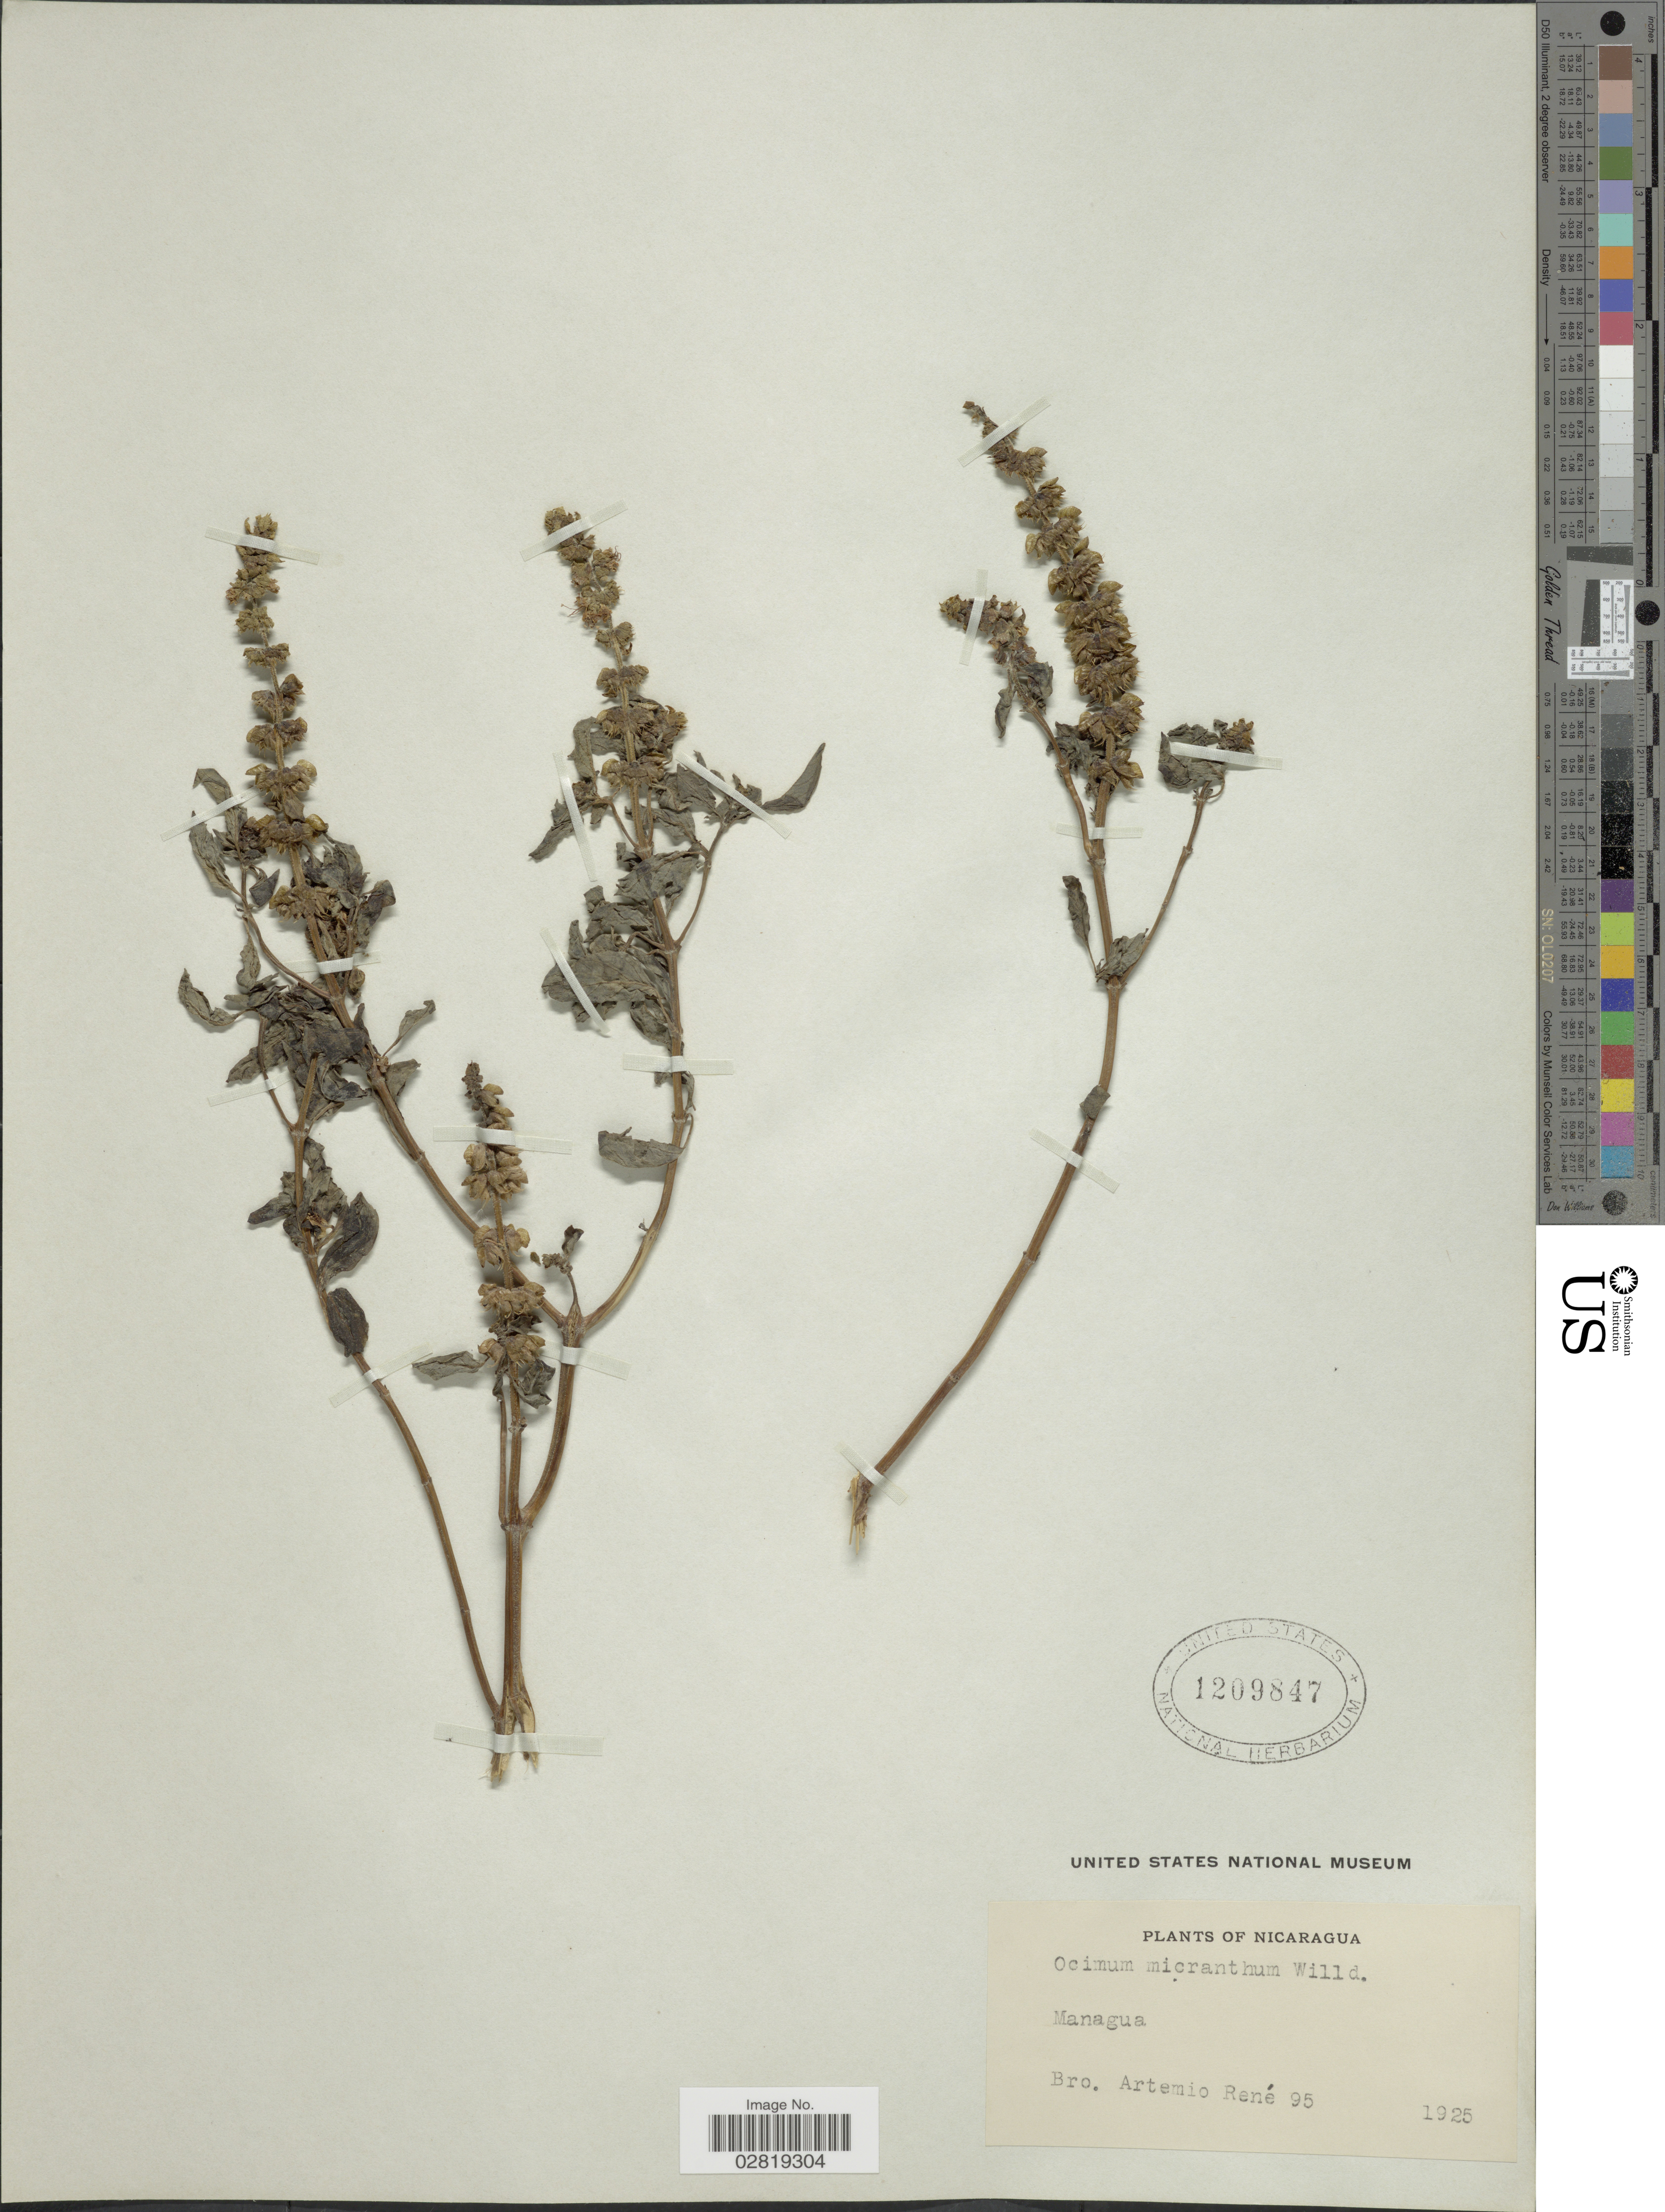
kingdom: Plantae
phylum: Tracheophyta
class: Magnoliopsida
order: Lamiales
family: Lamiaceae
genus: Ocimum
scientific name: Ocimum campechianum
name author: Mill.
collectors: B. Rene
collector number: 95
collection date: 1925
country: Nicaragua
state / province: Managua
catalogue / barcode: US 1209847